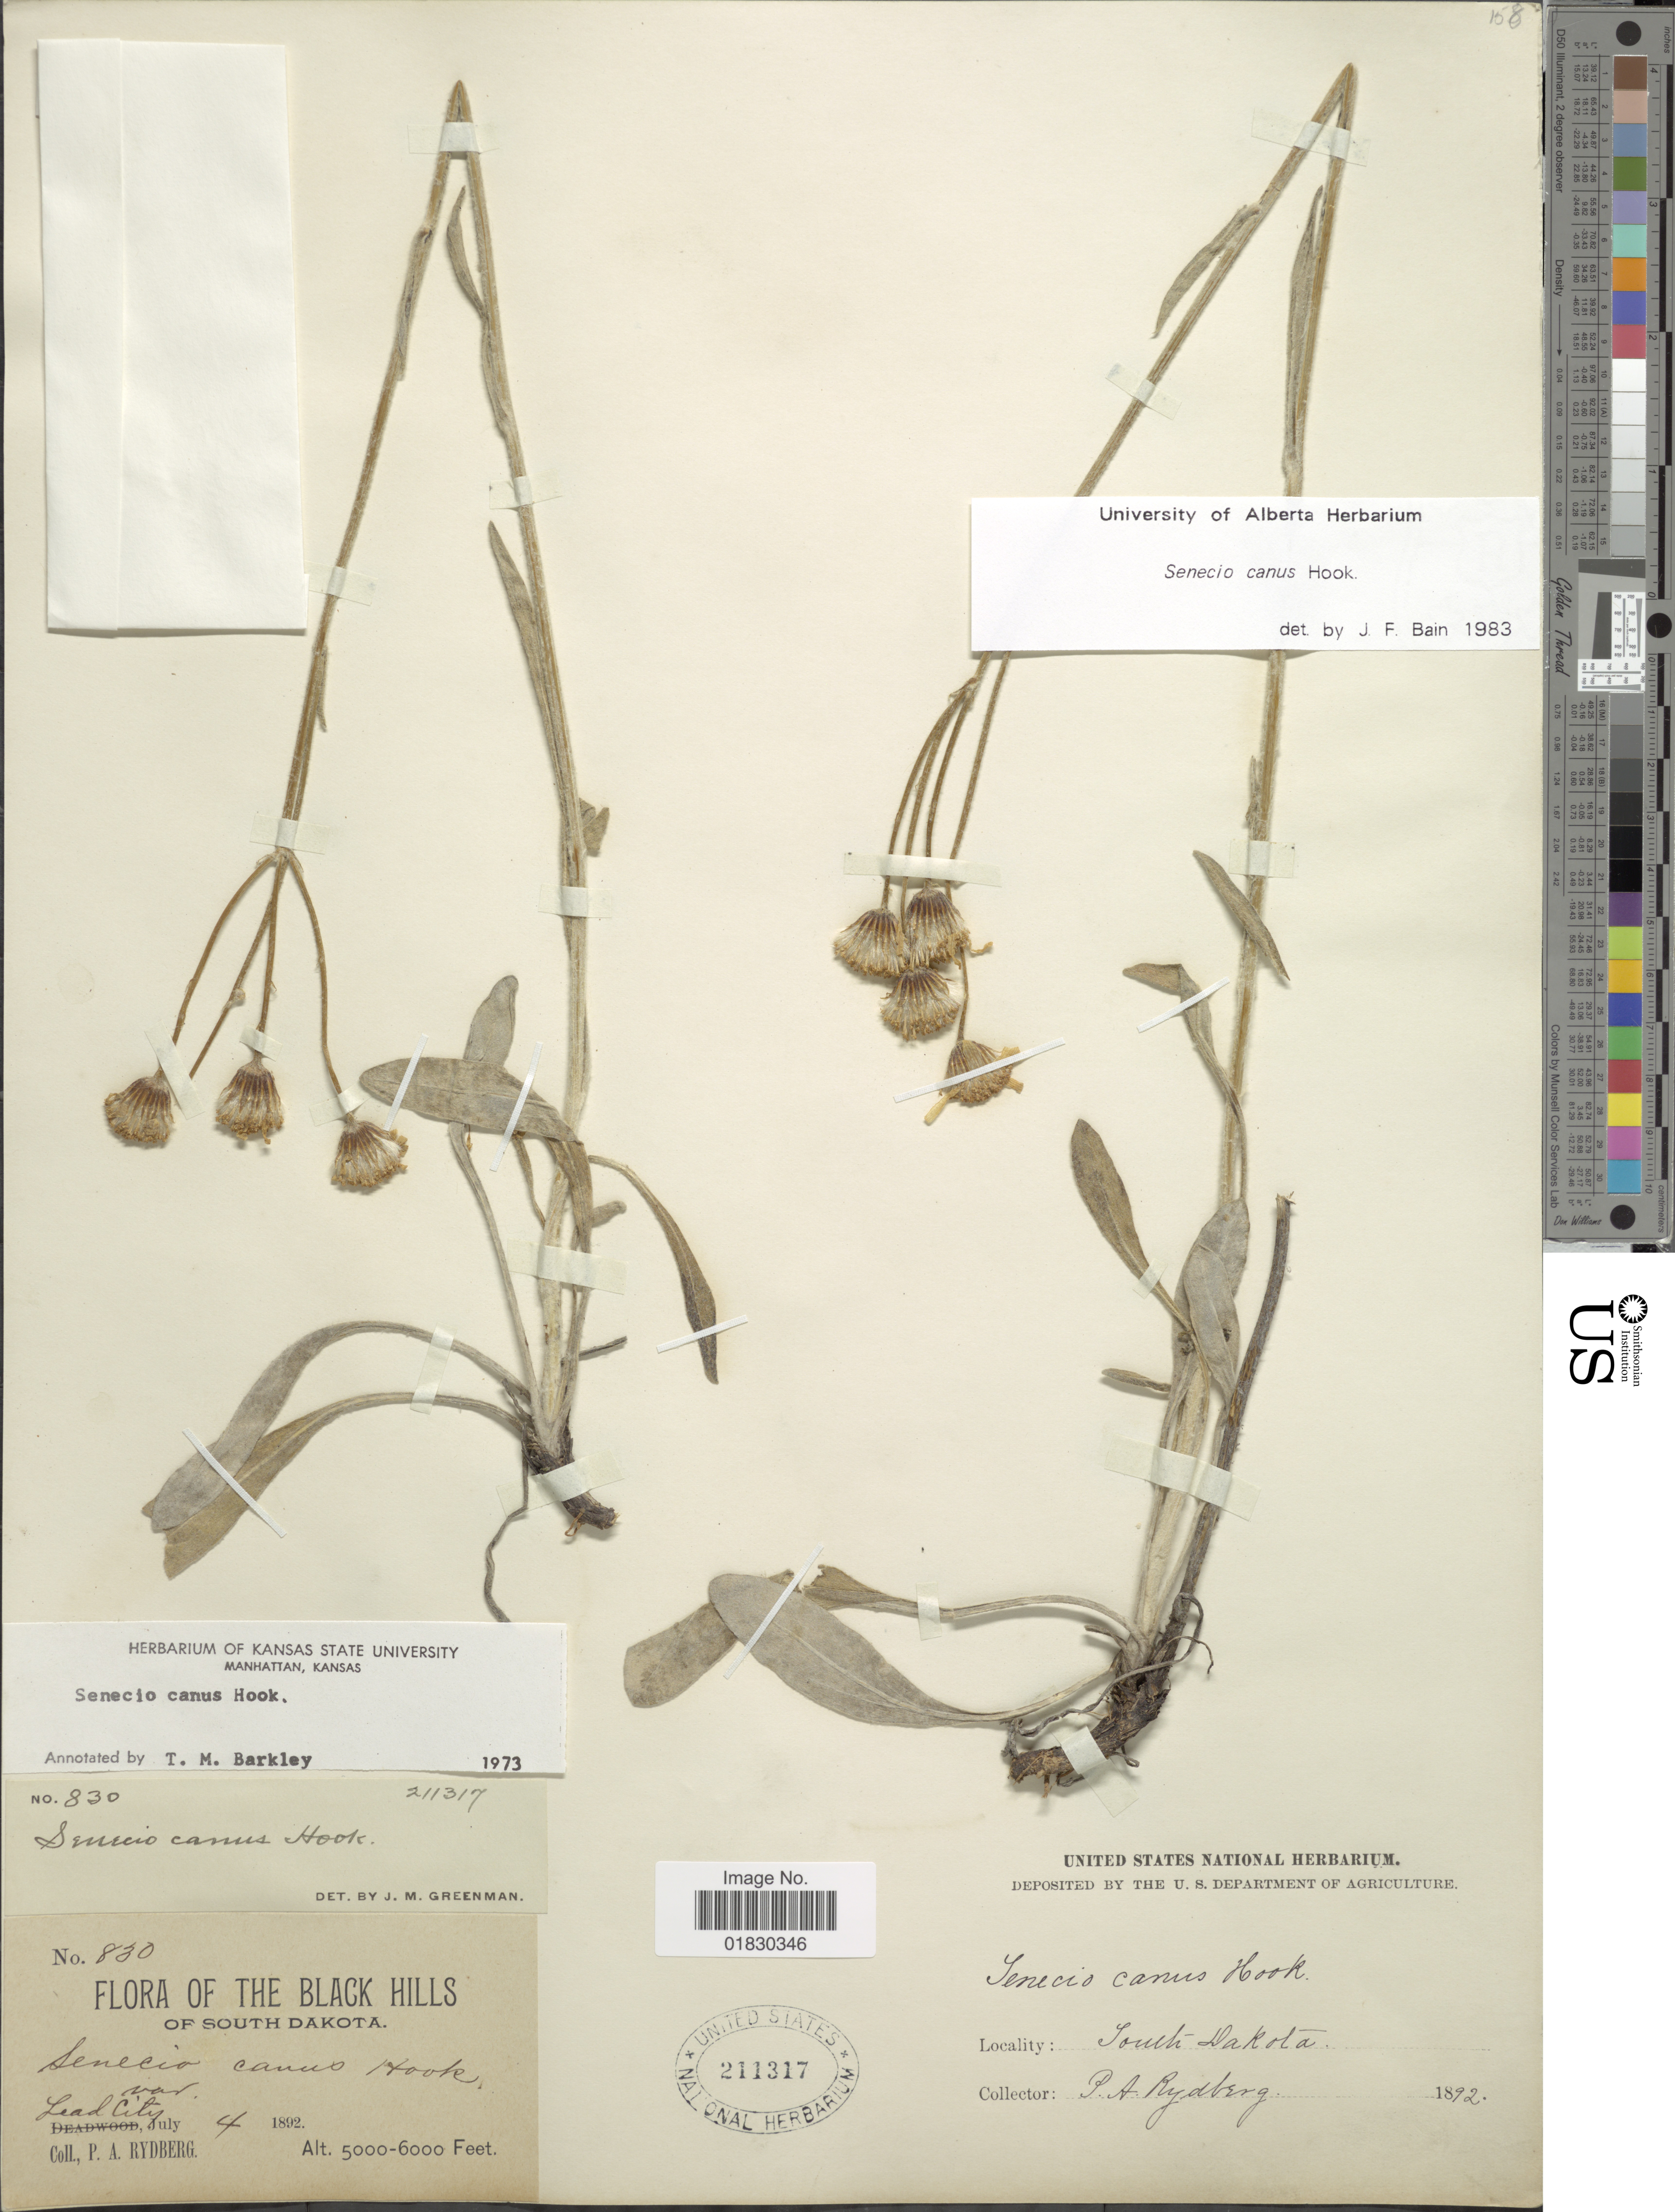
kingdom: Plantae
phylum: Tracheophyta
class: Magnoliopsida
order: Asterales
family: Asteraceae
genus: Packera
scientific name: Packera cana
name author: (Hook.) W.A. Weber & Á. Löve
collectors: P. A. Rydberg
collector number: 830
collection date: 1892-07-04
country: United States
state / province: South Dakota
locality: The Black Hills of South Dakota, Lead City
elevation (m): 1524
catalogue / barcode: US 211317